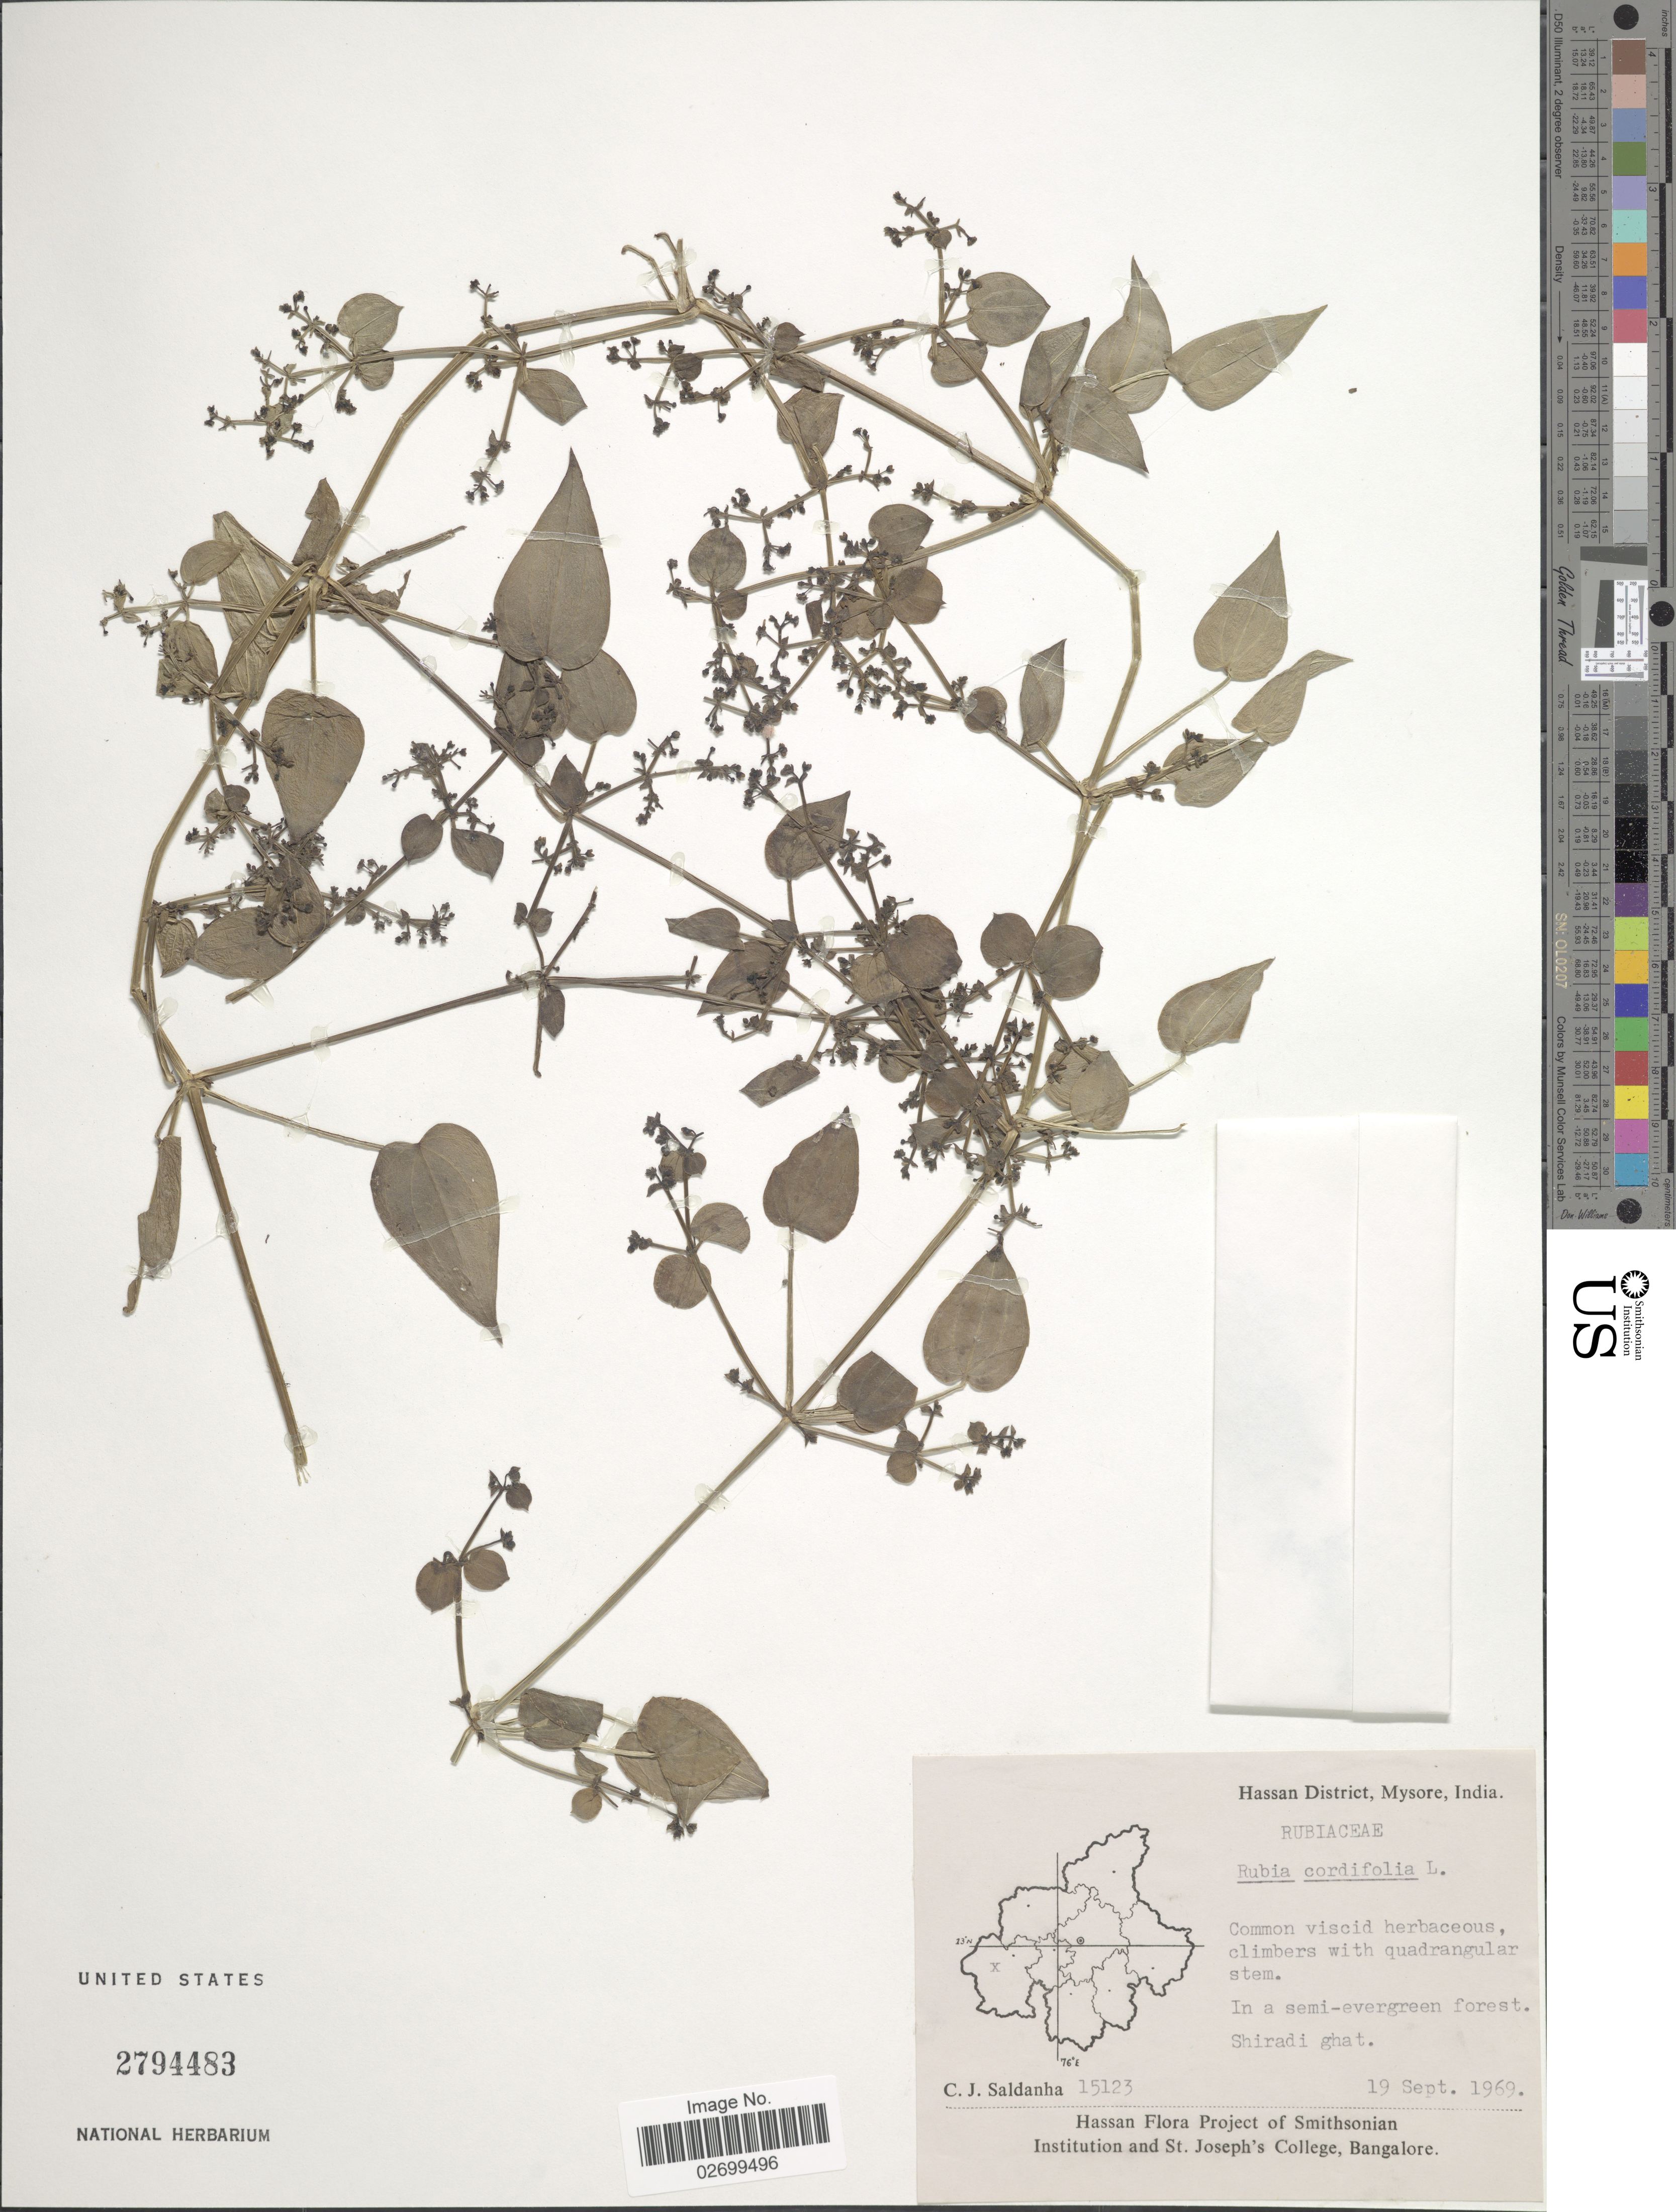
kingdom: Plantae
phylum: Tracheophyta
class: Magnoliopsida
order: Gentianales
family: Rubiaceae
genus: Rubia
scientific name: Rubia cordifolia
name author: L.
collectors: C. J. Saldanha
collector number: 15123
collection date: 1969-09-19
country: India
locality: Hassan District, Mysore, Shiradi ghat.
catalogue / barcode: US 2794483